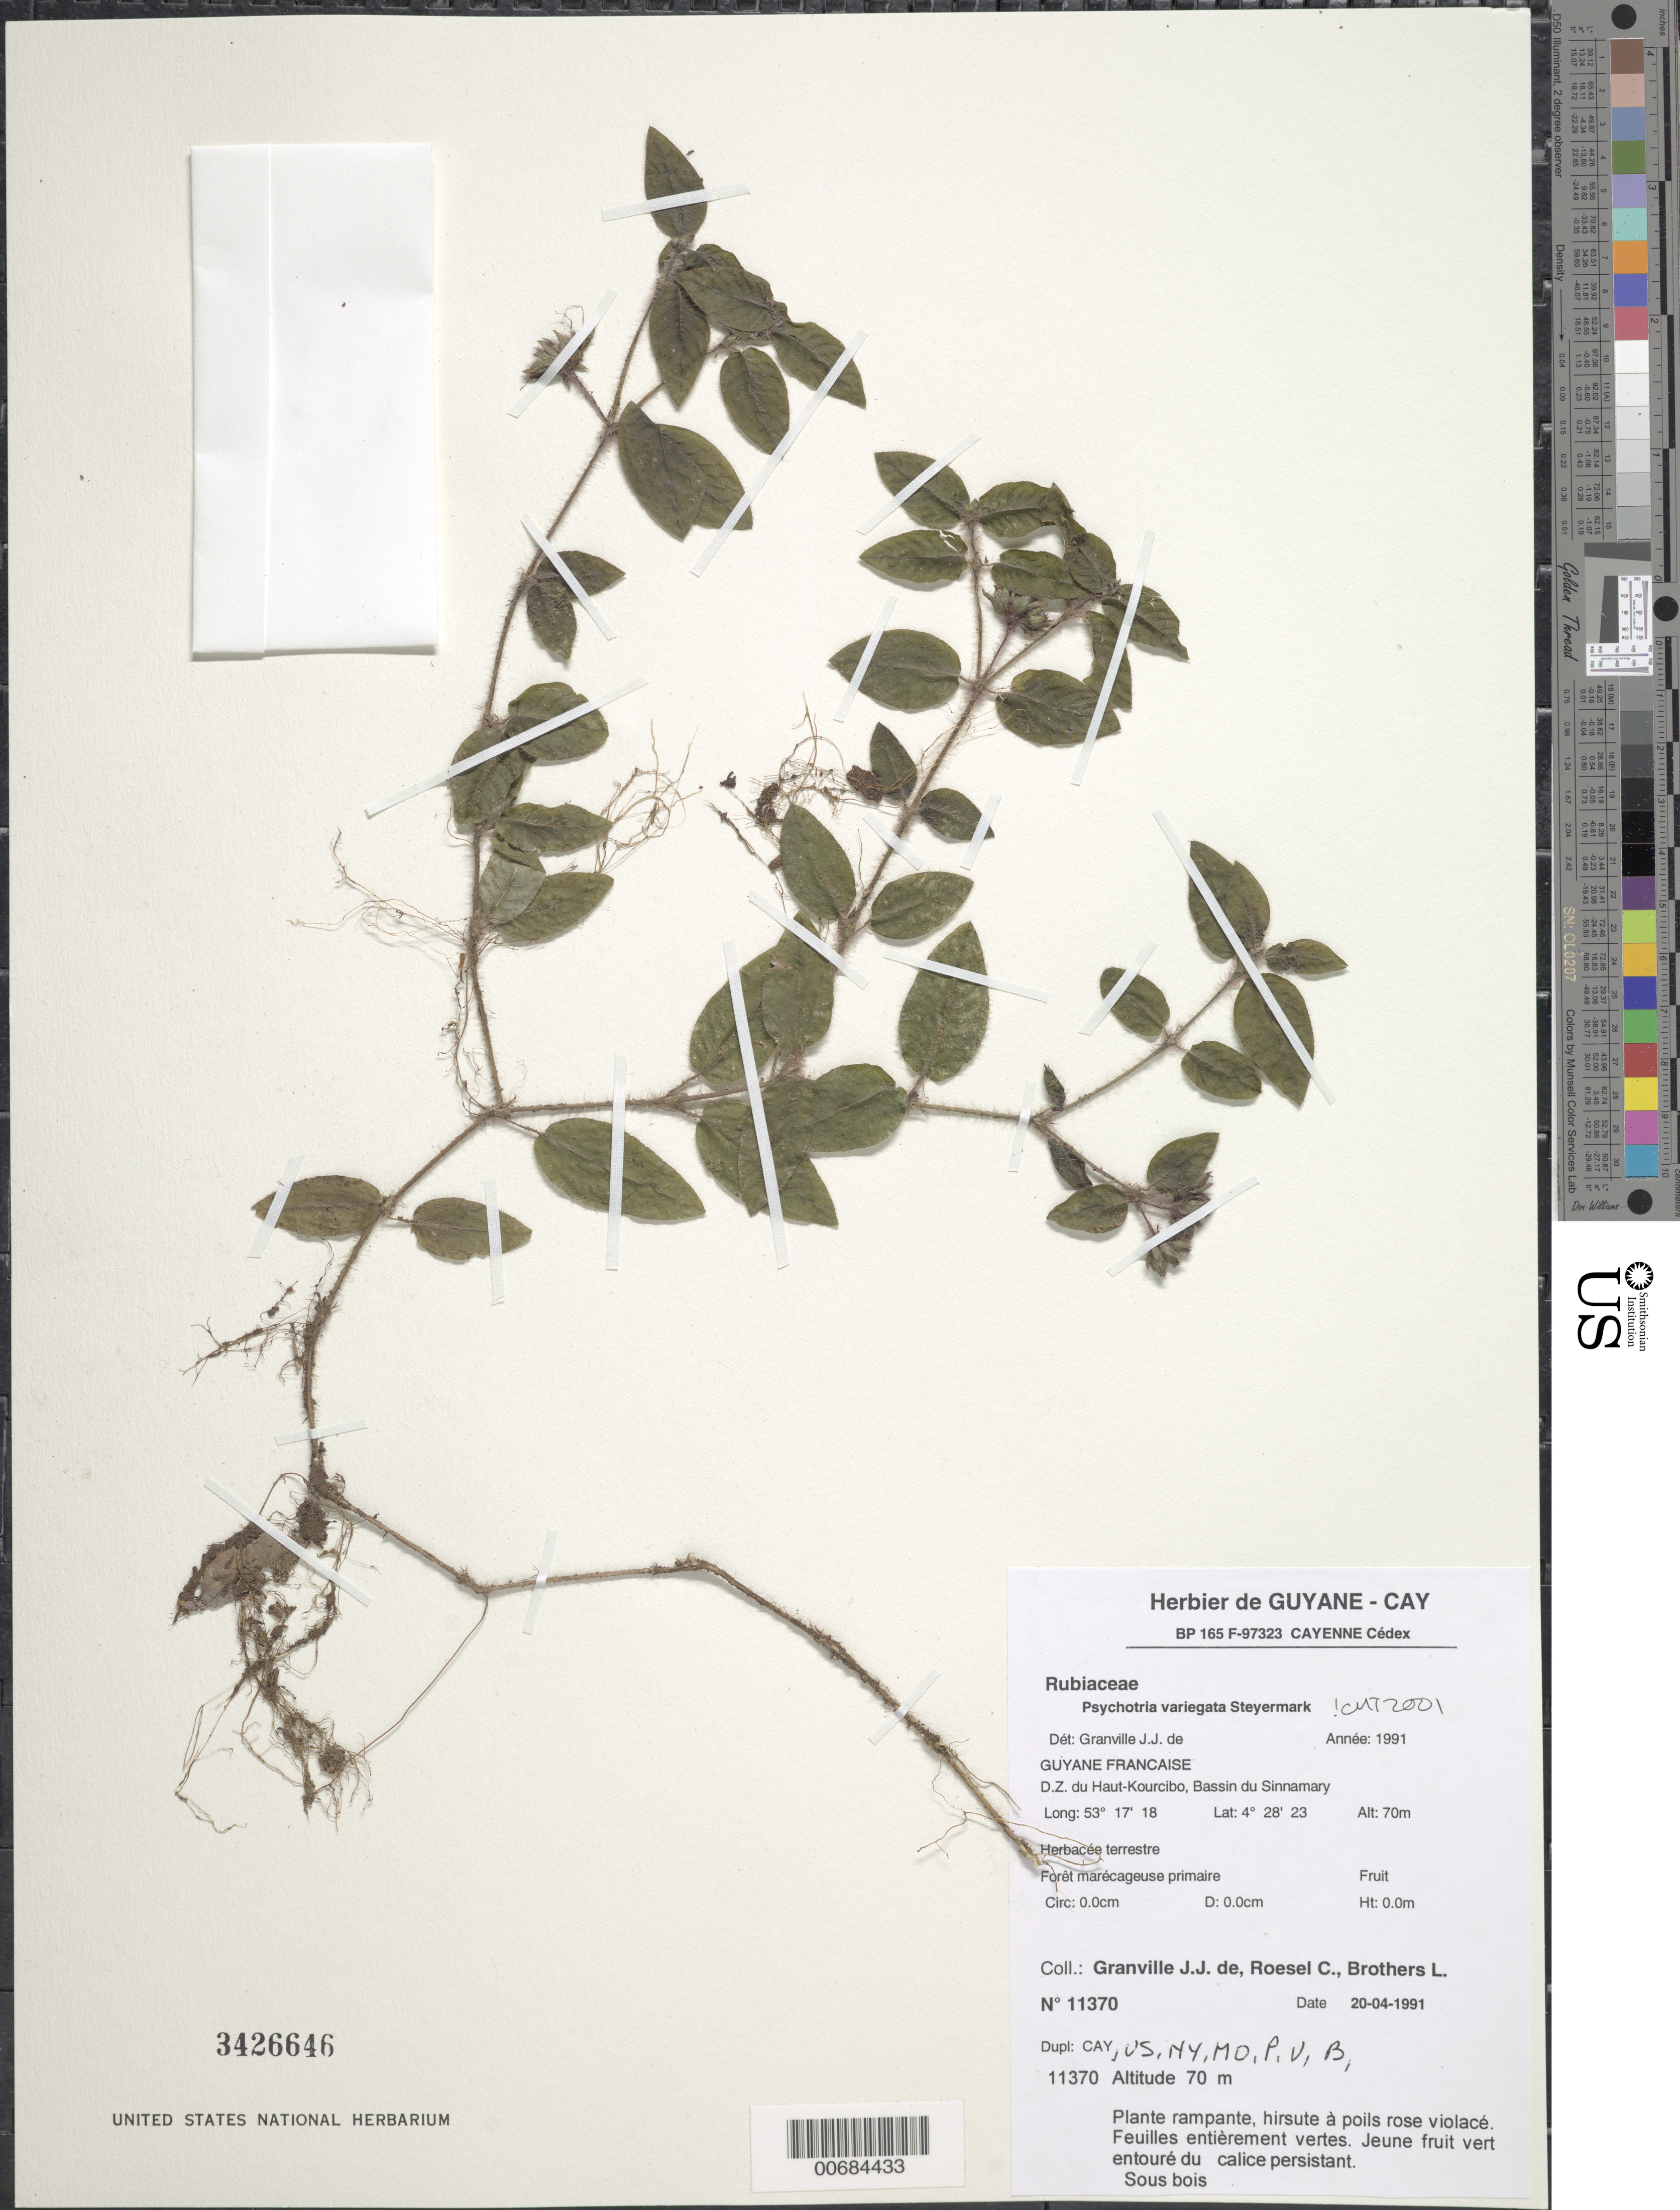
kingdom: Plantae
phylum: Tracheophyta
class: Magnoliopsida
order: Gentianales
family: Rubiaceae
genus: Palicourea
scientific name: Palicourea debilis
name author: (Müll. Arg.) Delprete & J.H. Kirkbr.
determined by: Kirkbride, J. H., Jr.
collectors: J.-J. de Granville, C. S. Roesel & L. Brothers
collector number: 11370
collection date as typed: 20-Apr-91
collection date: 1991-04-20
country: French Guiana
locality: D.Z. du Haut-Kourcibo, Bassin du Sinnamary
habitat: Forêt marécageuse primaire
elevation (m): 70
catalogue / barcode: US 3426646